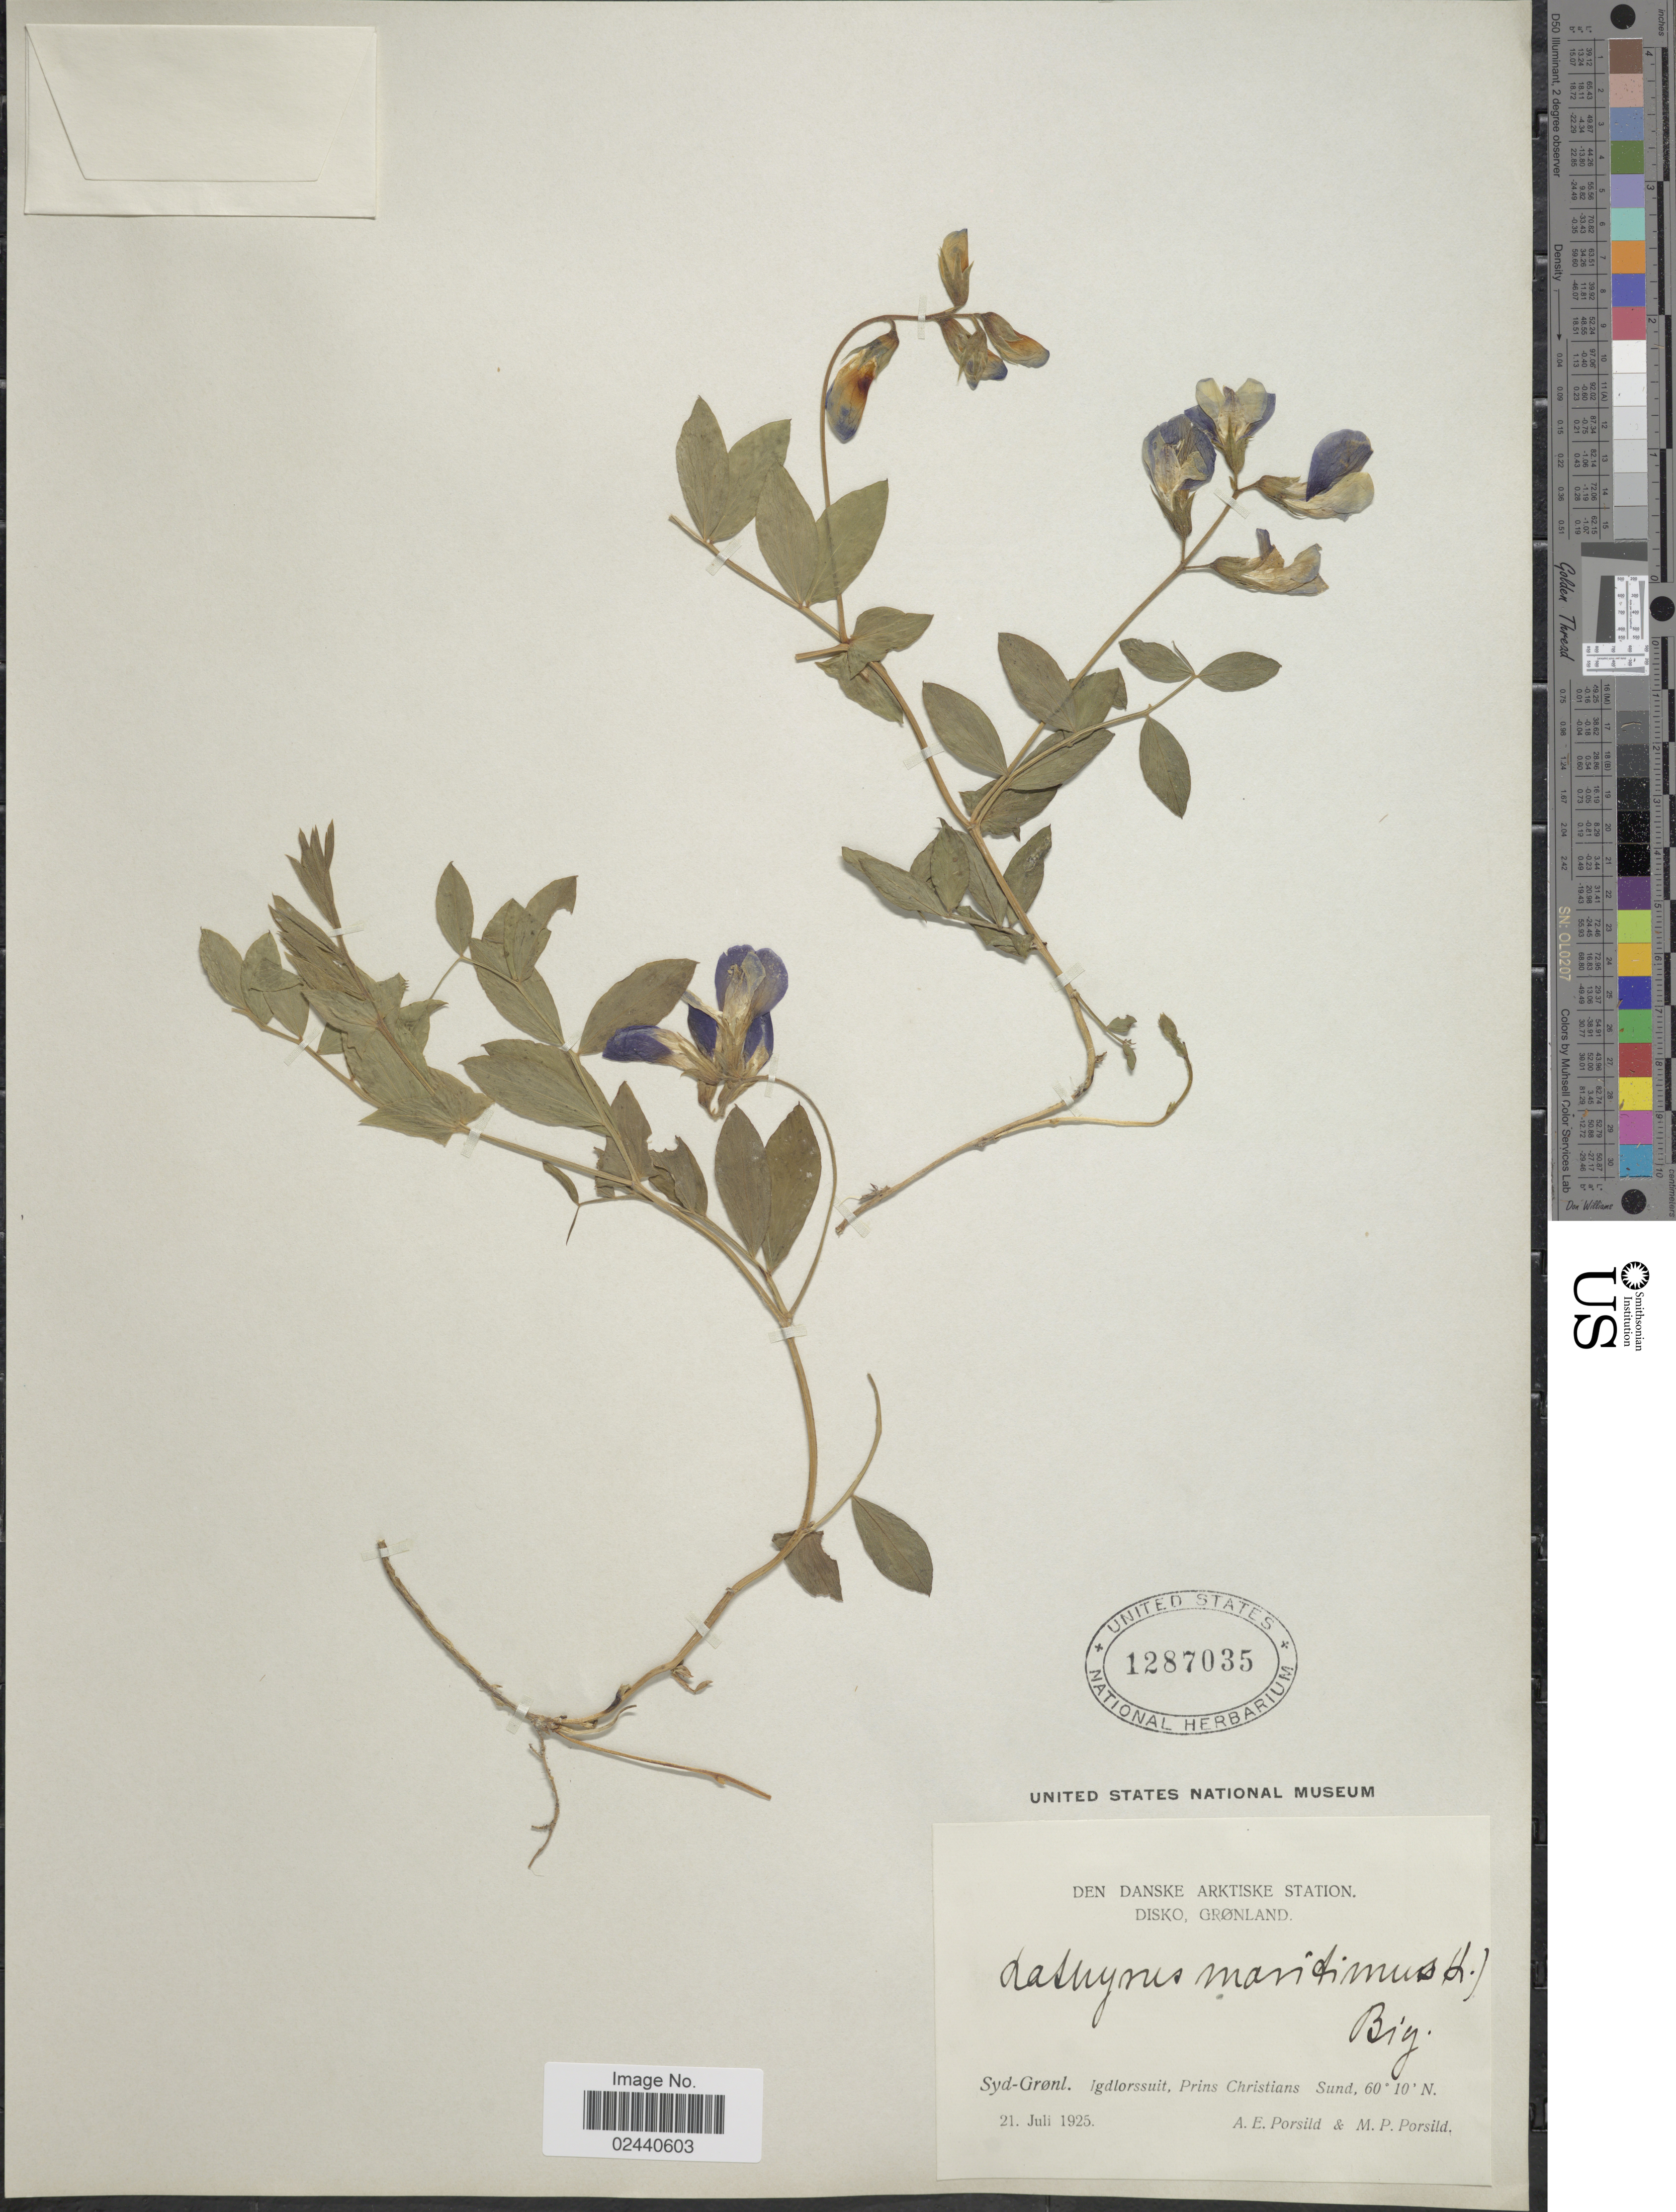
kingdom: Plantae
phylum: Tracheophyta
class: Magnoliopsida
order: Fabales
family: Fabaceae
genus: Lathyrus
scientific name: Lathyrus japonicus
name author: Willd.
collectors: A. E. Porsild & M. P. Porsild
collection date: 1925-07-21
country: Greenland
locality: Disko, Gronland, Syd-Gronl, Igdlorssuit, Prins Christians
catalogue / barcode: US 1287035